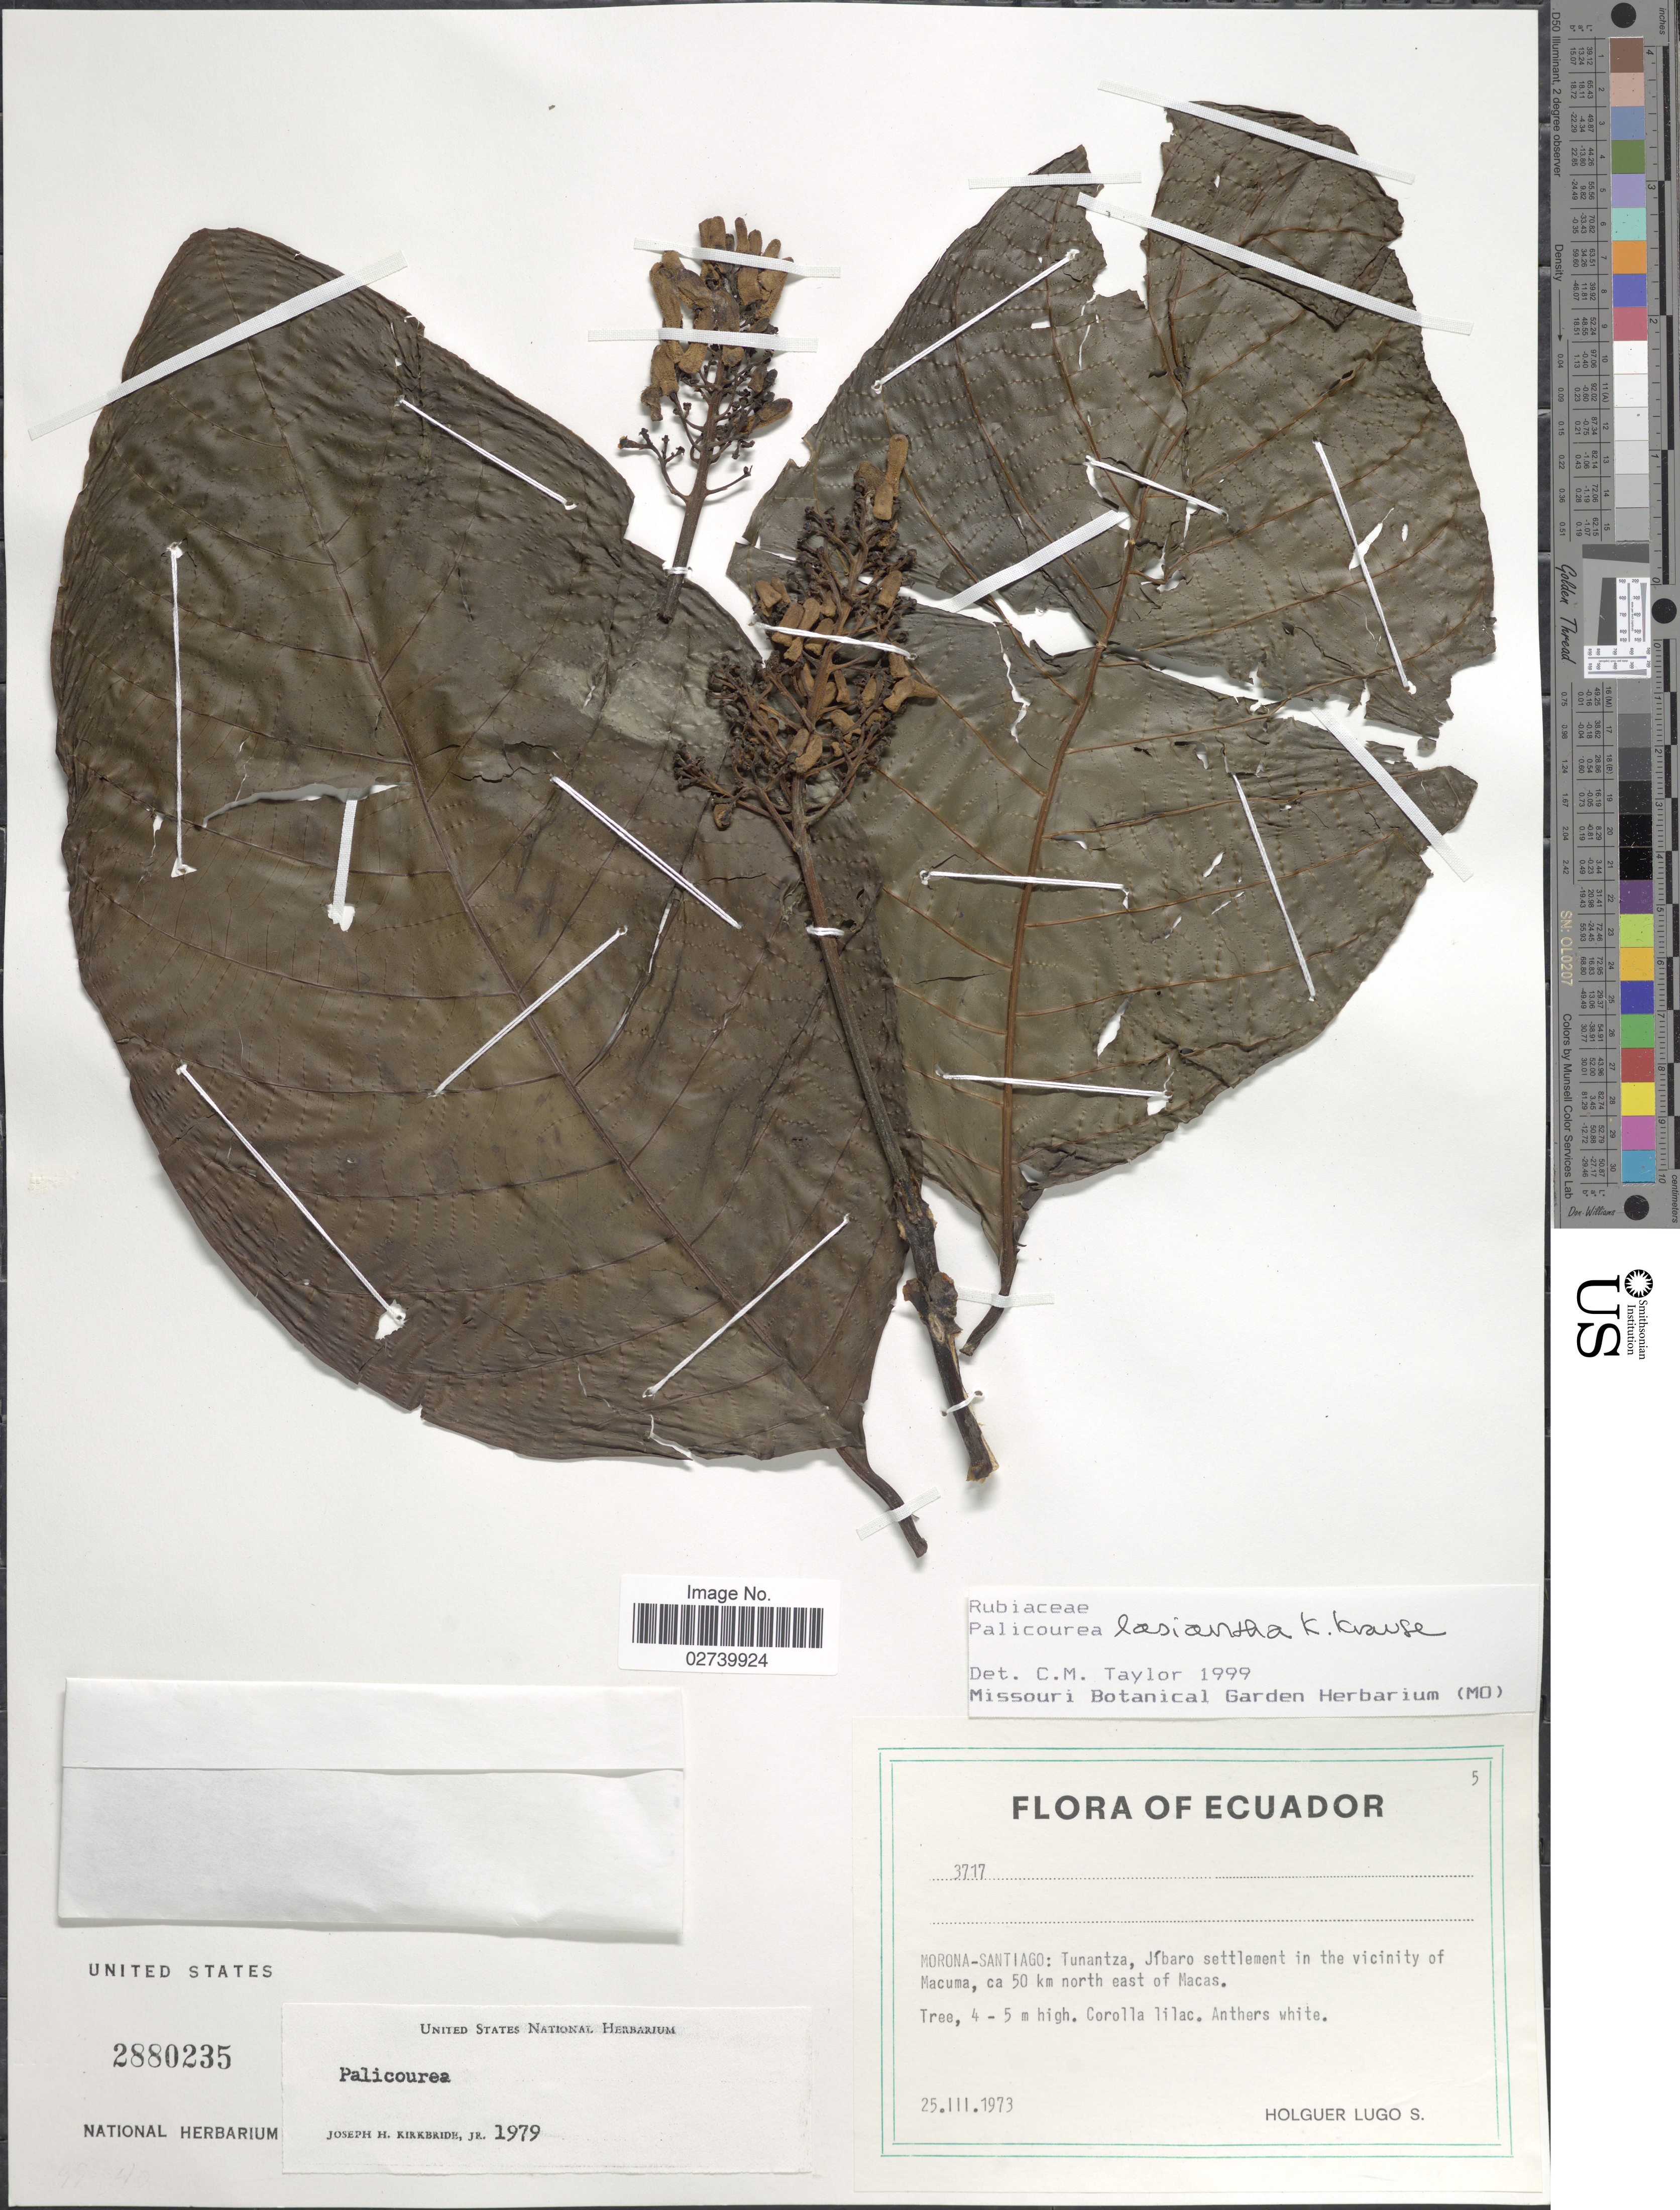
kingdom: Plantae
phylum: Tracheophyta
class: Magnoliopsida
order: Gentianales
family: Rubiaceae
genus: Palicourea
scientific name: Palicourea lasiantha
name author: Krause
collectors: H. Lugo S.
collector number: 3717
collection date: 1973-03-25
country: Ecuador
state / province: Morona-Santiago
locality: Tunantza, Jíbaro settlement in the vicinity of Macuma, ca 50 km north east of Macas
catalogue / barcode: US 2880235